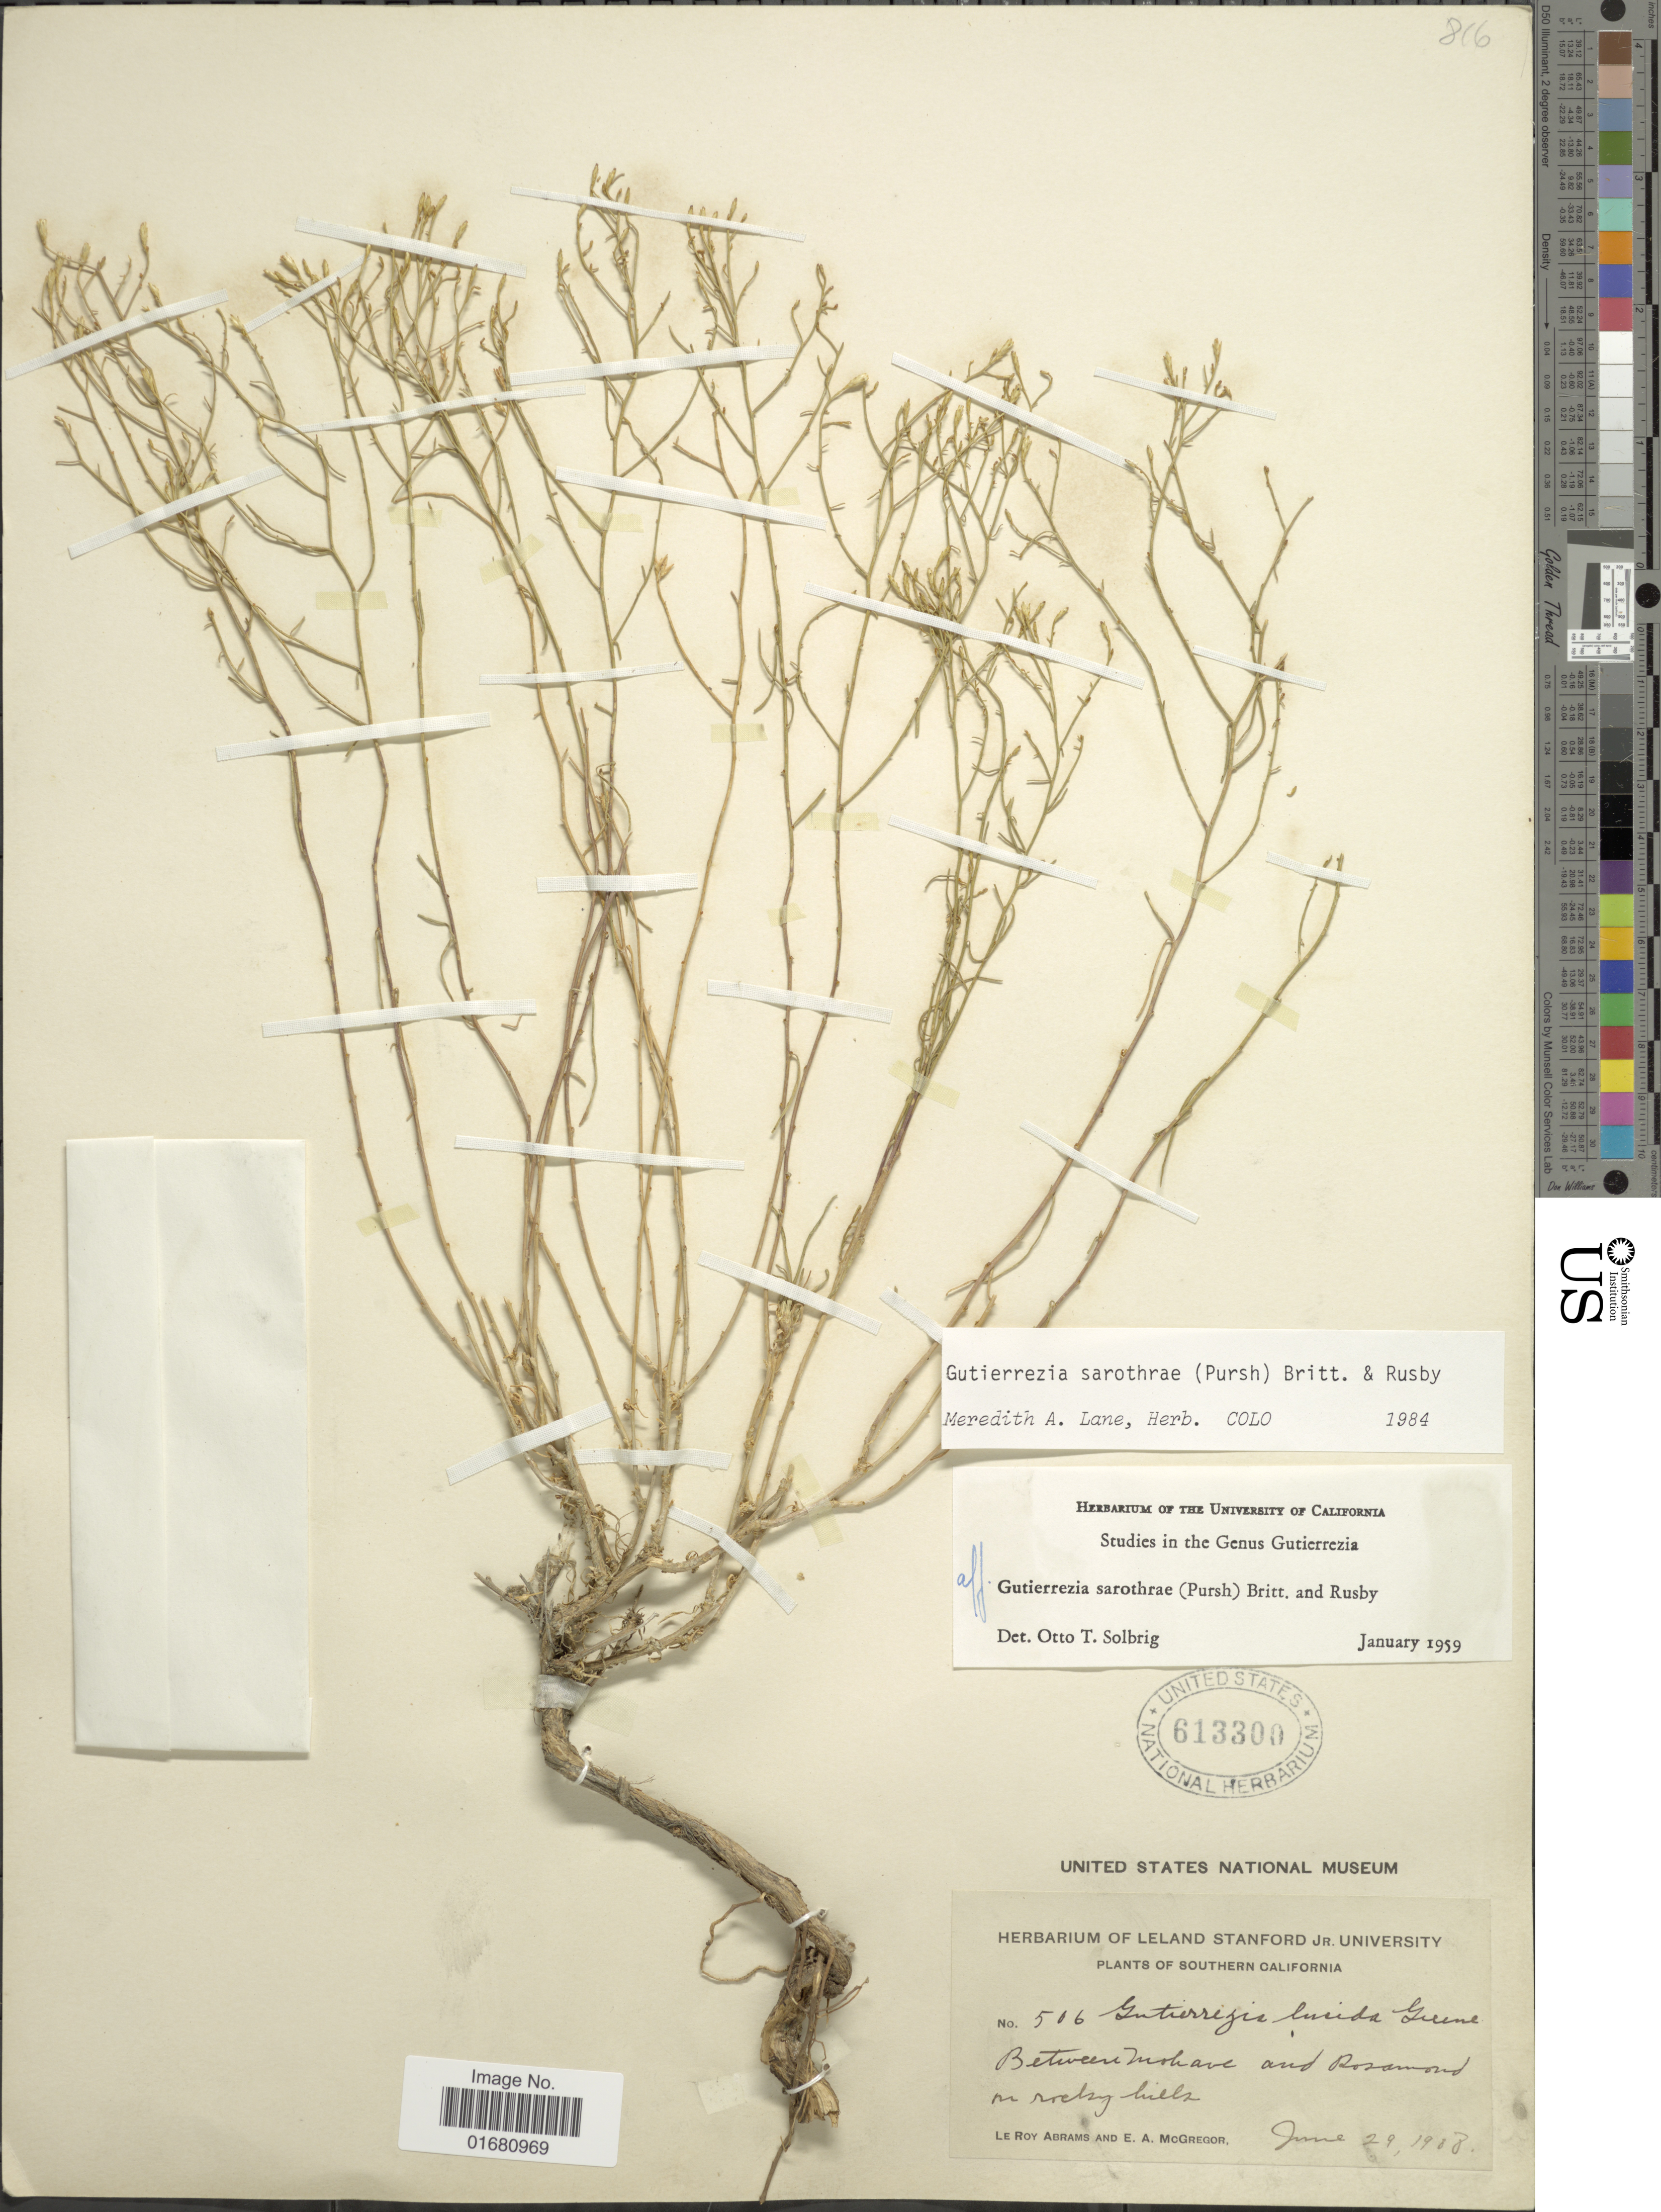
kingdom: Plantae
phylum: Tracheophyta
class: Magnoliopsida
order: Asterales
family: Asteraceae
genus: Gutierrezia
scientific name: Gutierrezia sarothrae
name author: (Pursh) Britton & Rusby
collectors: L. Abrams & E. A. McGregor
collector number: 506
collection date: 1908-06-29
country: United States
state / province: California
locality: Southern California, Between Mohave and Rosamond on rocky hills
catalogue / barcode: US 613300